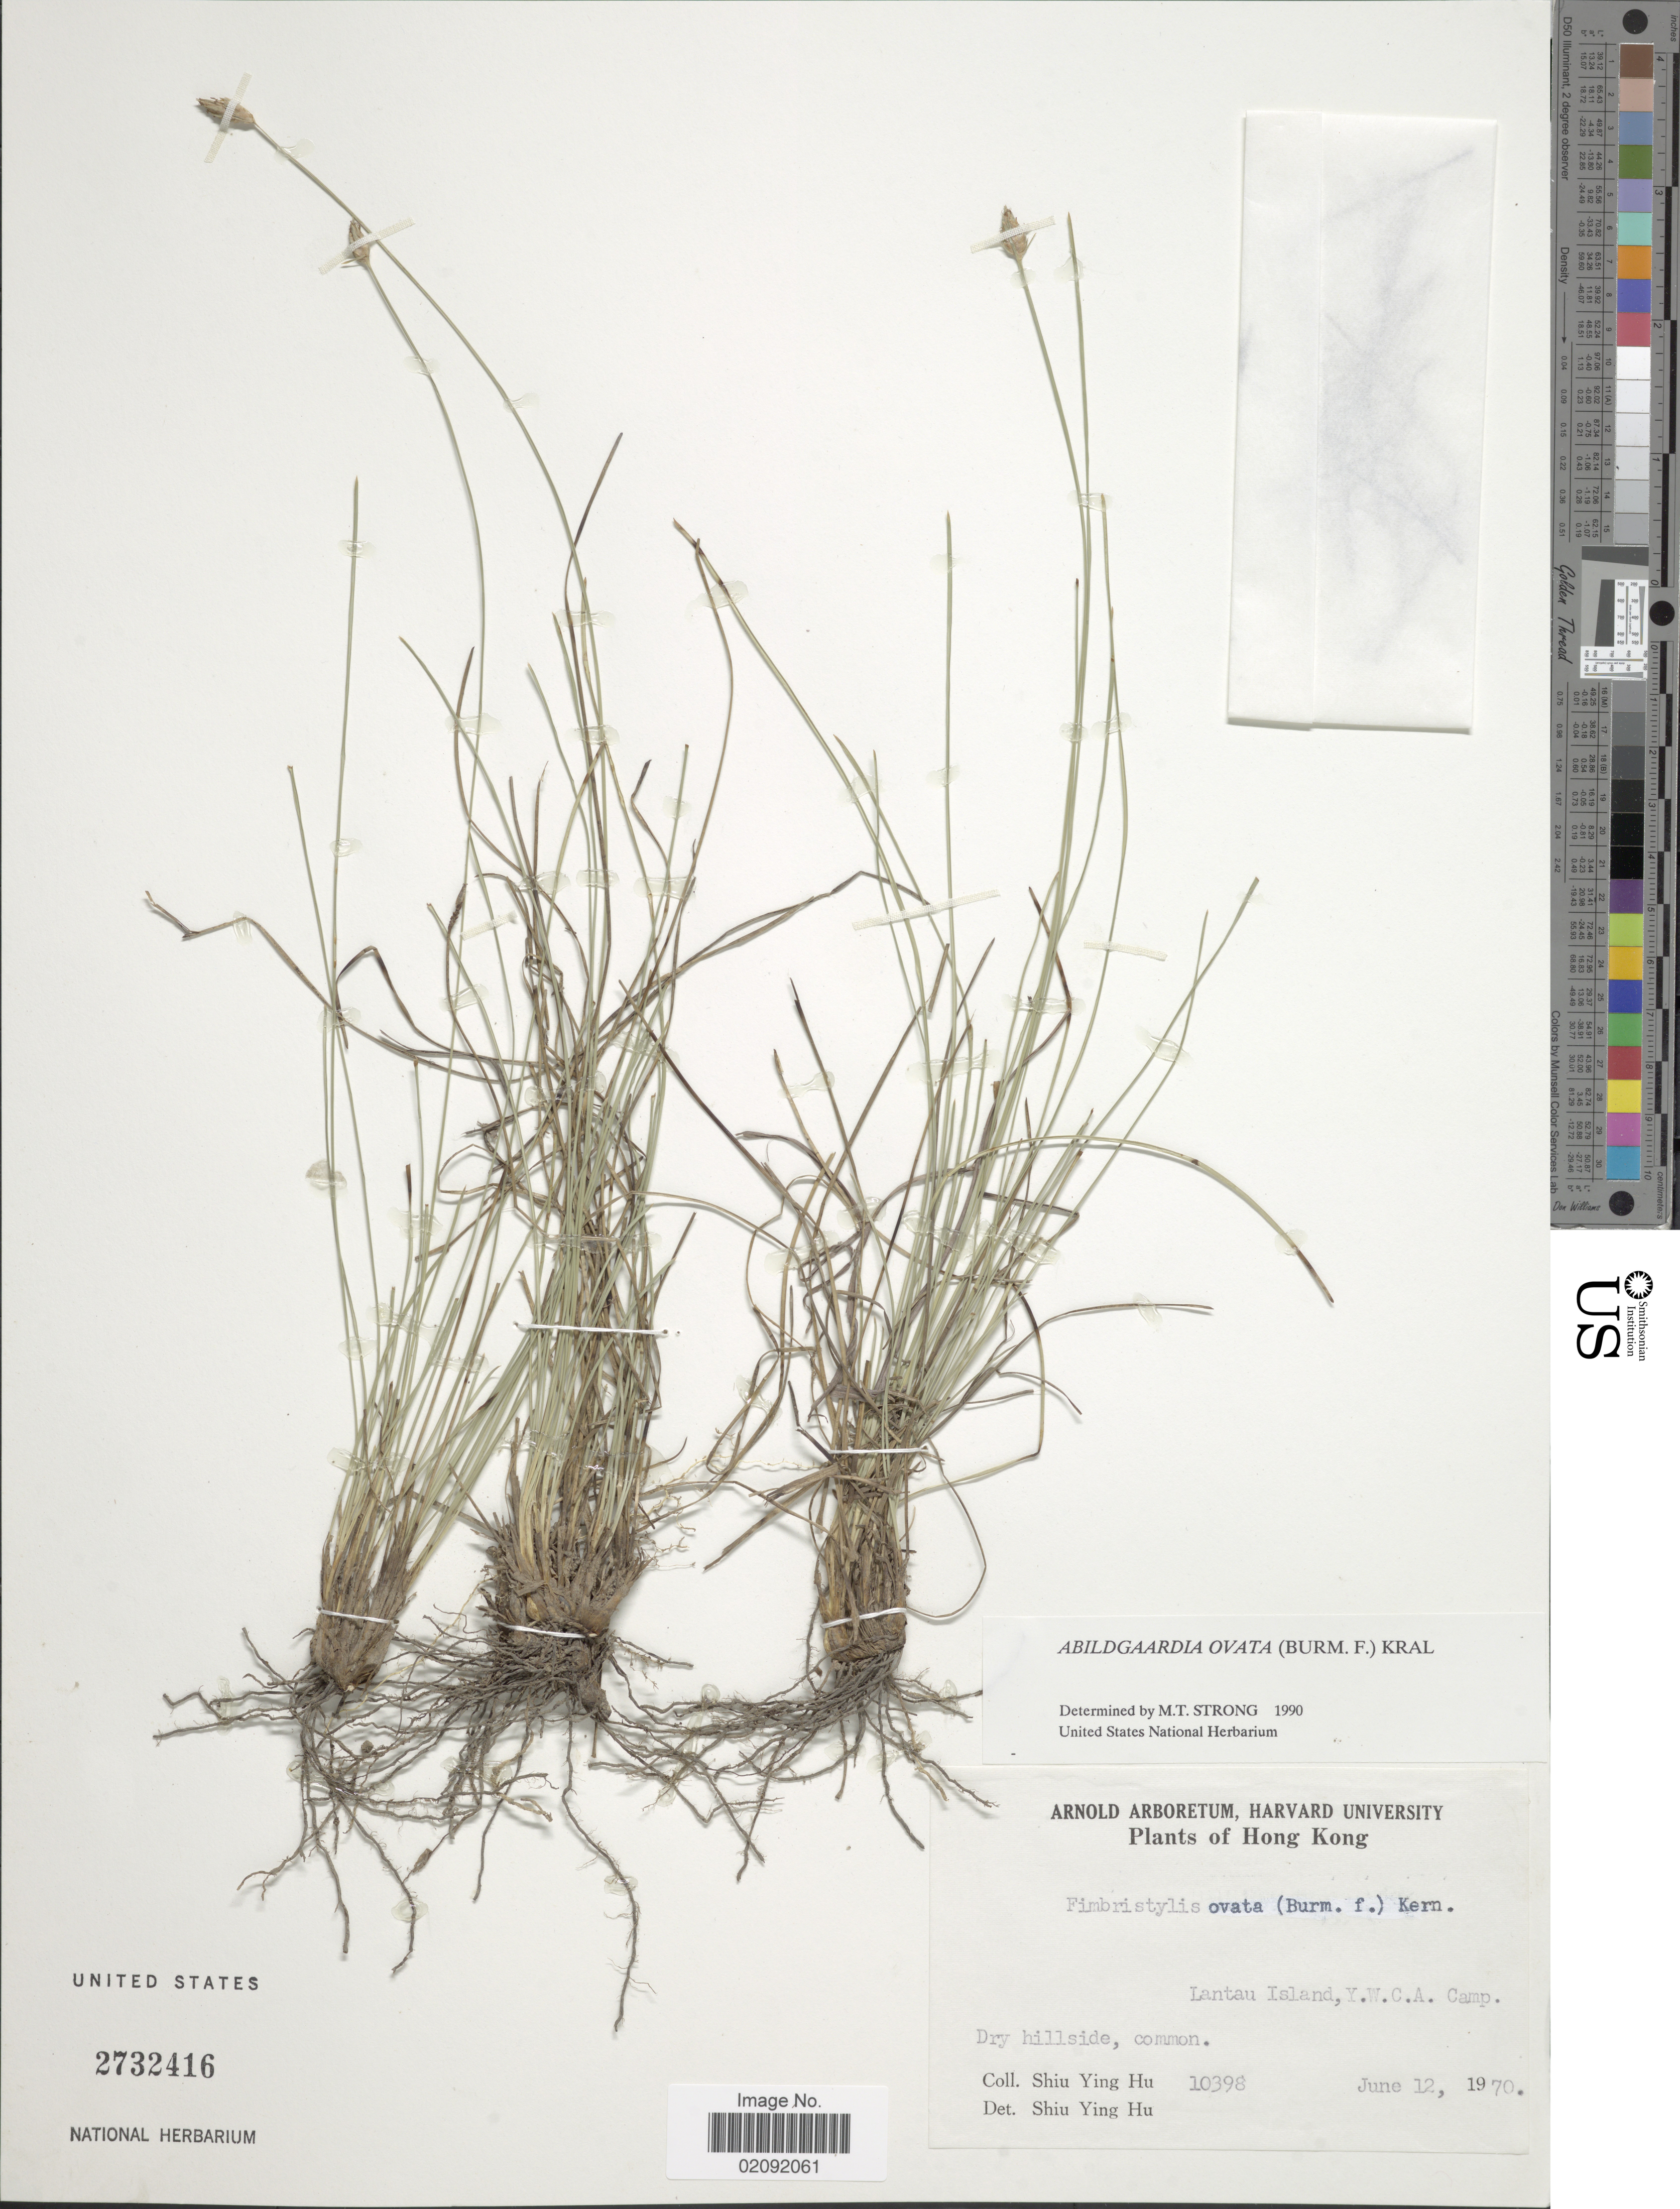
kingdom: Plantae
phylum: Tracheophyta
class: Liliopsida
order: Poales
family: Cyperaceae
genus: Abildgaardia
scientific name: Abildgaardia ovata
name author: (Burm. f.) Kral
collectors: S. Y. Hu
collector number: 10398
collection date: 1970-06-12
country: China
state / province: Hong Kong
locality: Lantau Island, Y.W.C.A. Camp, dry hillside, common.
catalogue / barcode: US 2732416